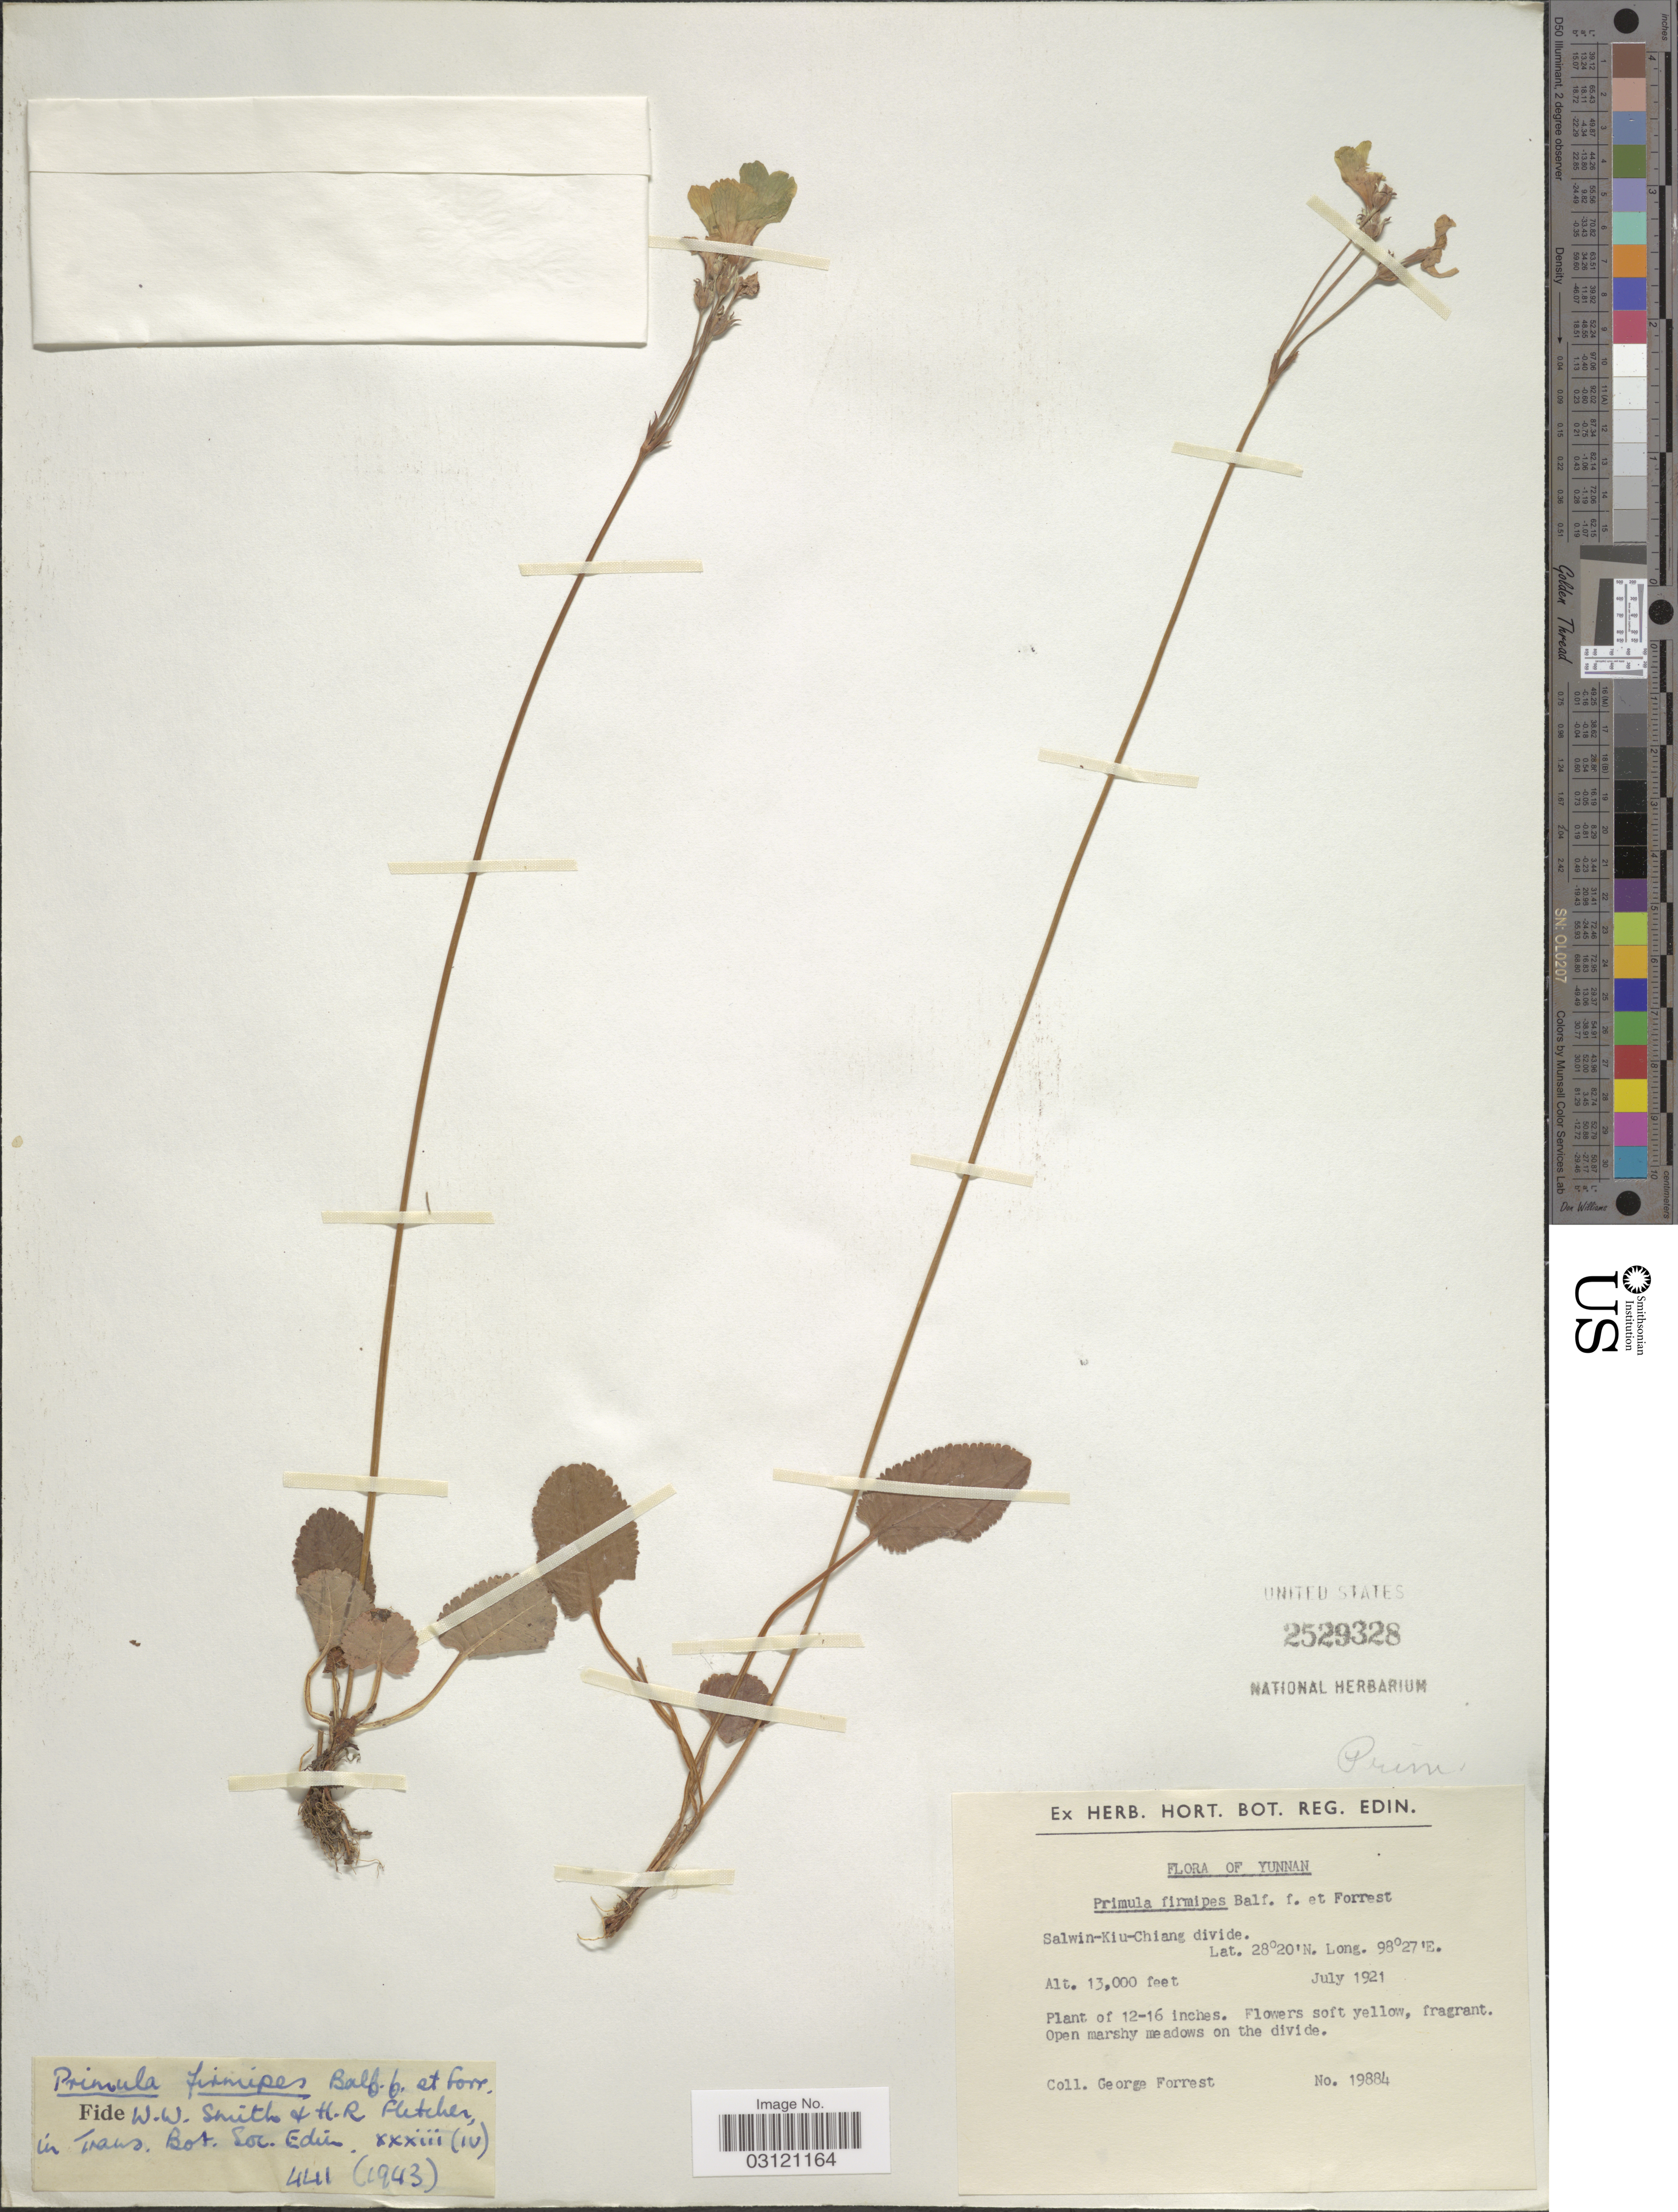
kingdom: Plantae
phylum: Tracheophyta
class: Magnoliopsida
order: Ericales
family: Primulaceae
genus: Primula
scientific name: Primula firmipes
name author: Balf. f. & Forrest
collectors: G. Forrest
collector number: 19884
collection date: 1921-07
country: China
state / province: Yunnan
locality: Salwin-Kiu-Chiang divide.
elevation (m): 3962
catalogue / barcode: US 2529328